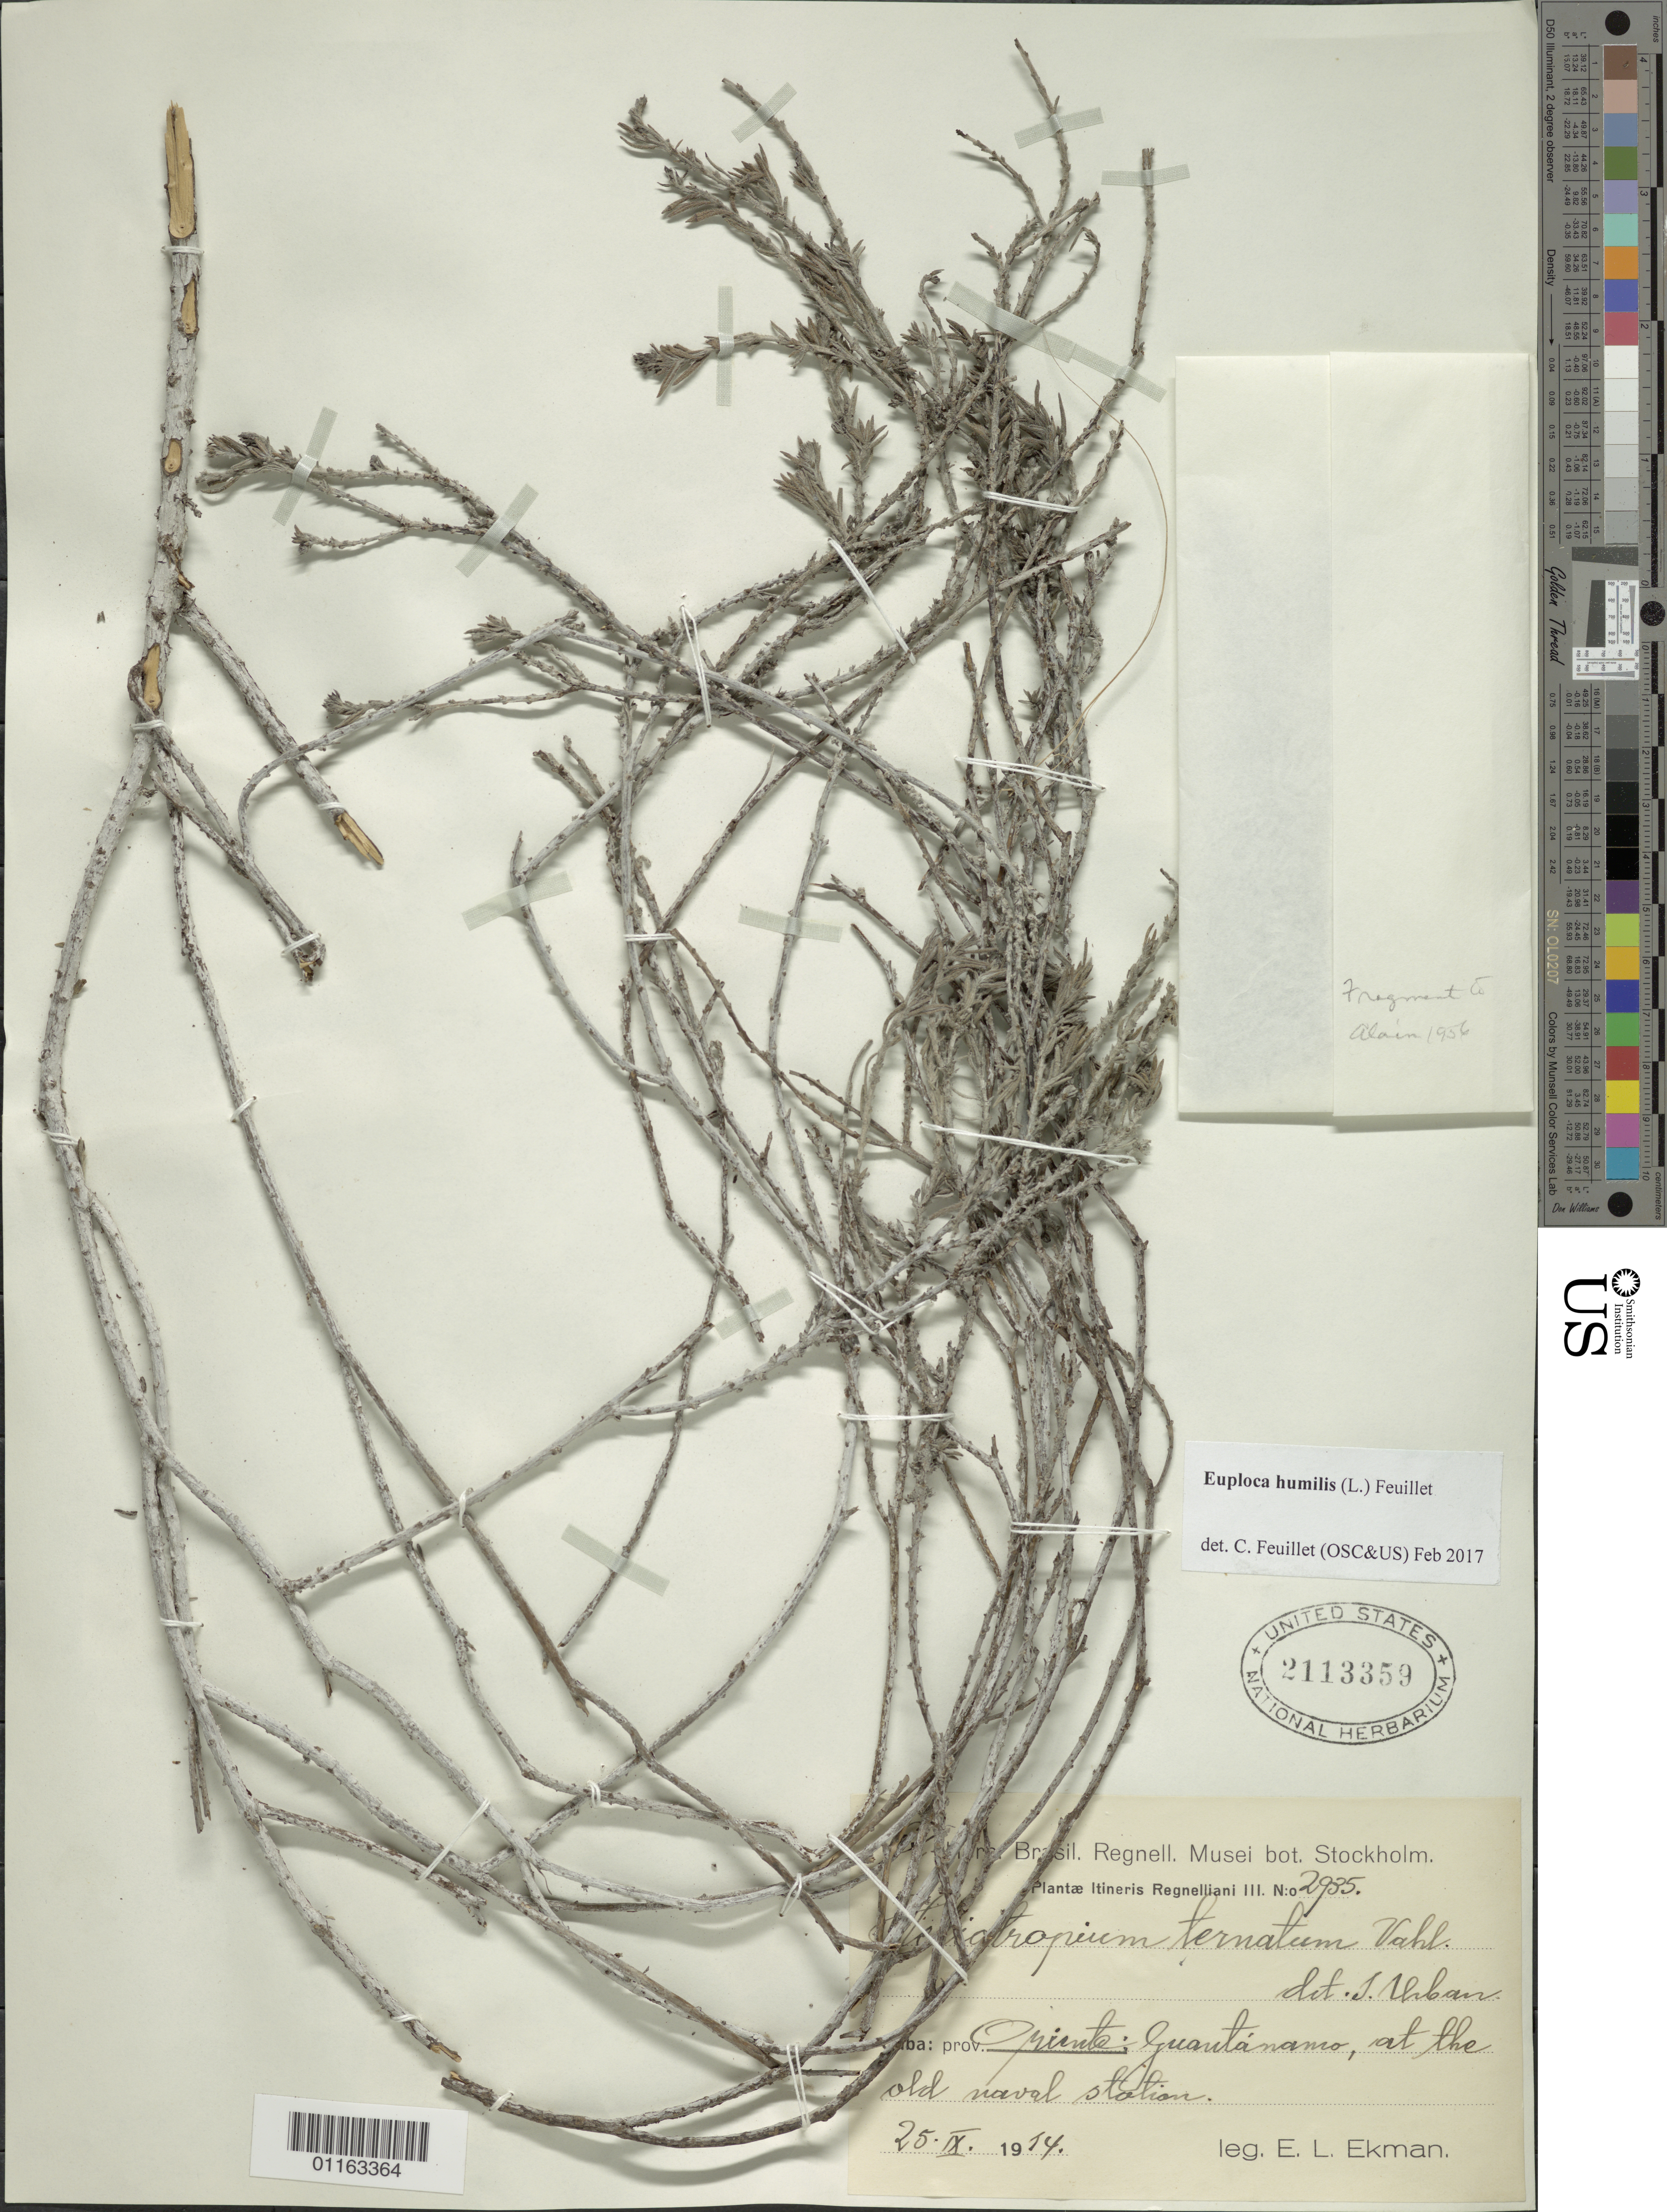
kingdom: Plantae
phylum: Tracheophyta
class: Magnoliopsida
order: Boraginales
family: Heliotropiaceae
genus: Euploca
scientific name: Euploca humilis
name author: (L.) Feuillet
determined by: Feuillet, C.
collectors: E. L. Ekman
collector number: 2935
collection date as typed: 25 Sep 1954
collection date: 1954-09-25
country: Cuba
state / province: Oriente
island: Cuba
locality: Guantanamo at the old naval station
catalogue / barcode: US 2113359